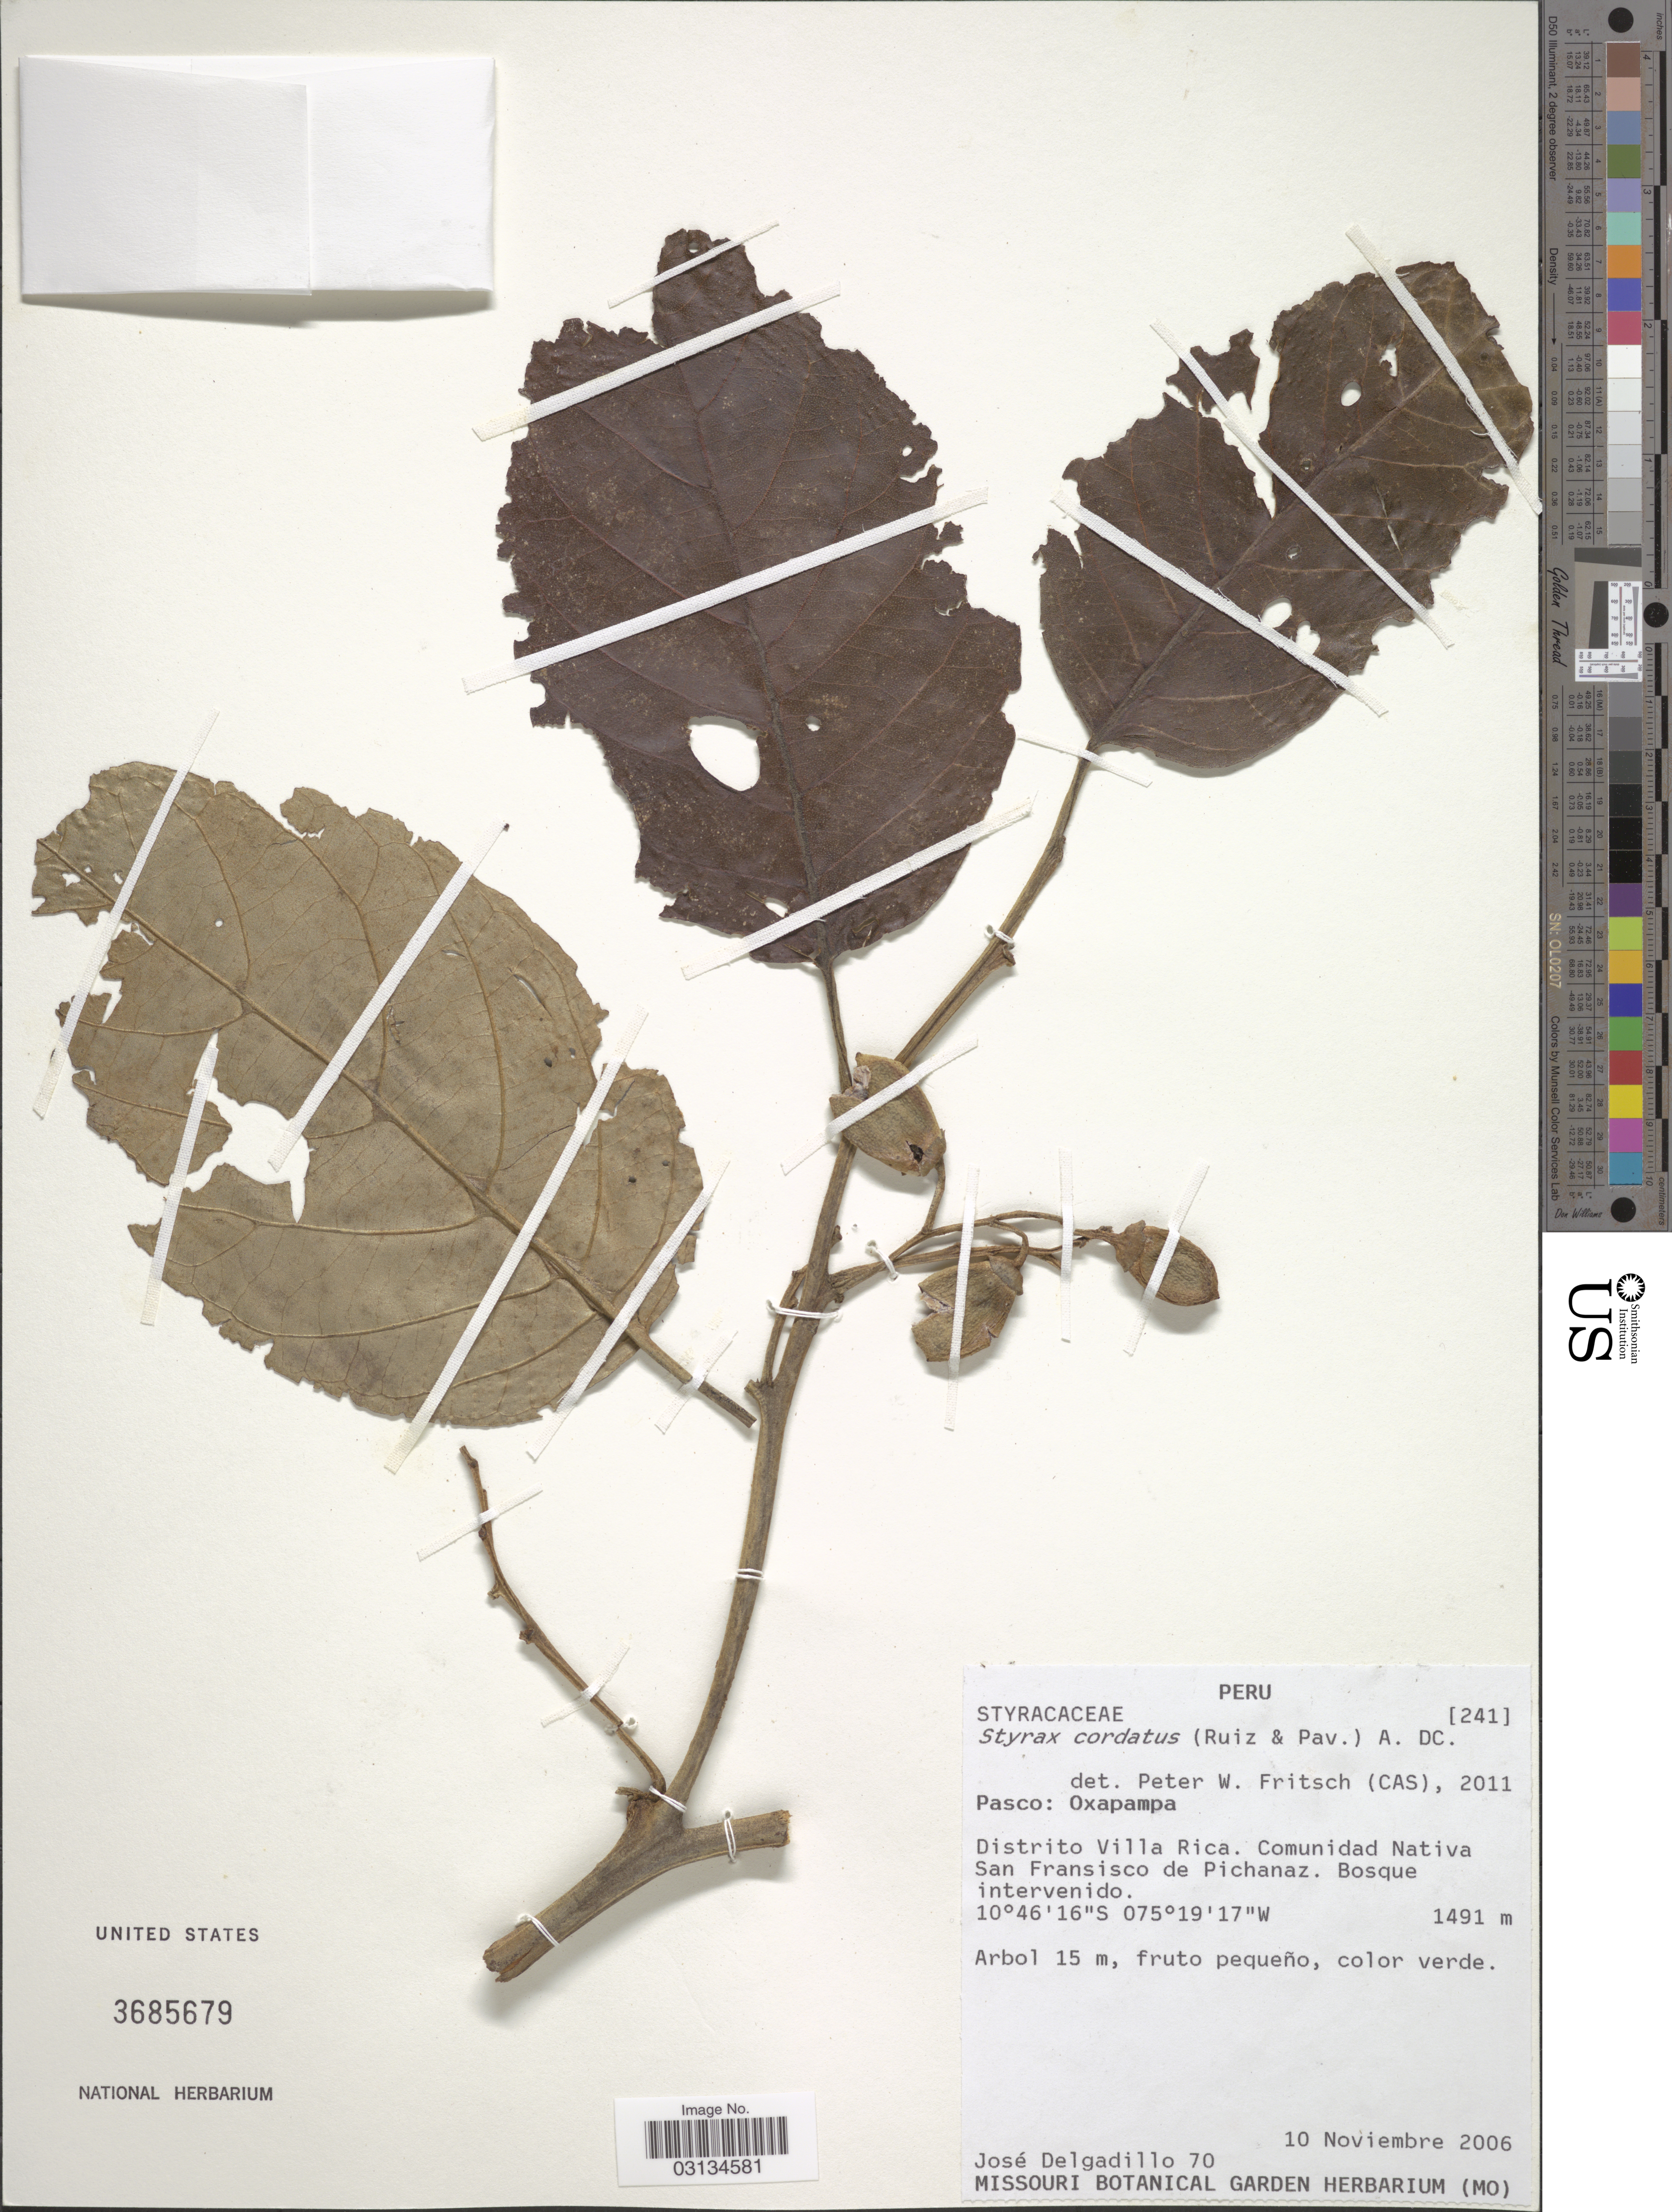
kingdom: Plantae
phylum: Tracheophyta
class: Magnoliopsida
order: Ericales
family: Styracaceae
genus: Styrax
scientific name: Styrax cordatus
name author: (Ruiz & Pav.) A. DC.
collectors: J. Delgadillo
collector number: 70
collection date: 2006-11-10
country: Peru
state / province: Pasco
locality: Oxapampa. Distrito Villa Rica. Comunidad Nativa San Francisco de Pichanaz.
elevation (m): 1491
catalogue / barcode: US 3685679